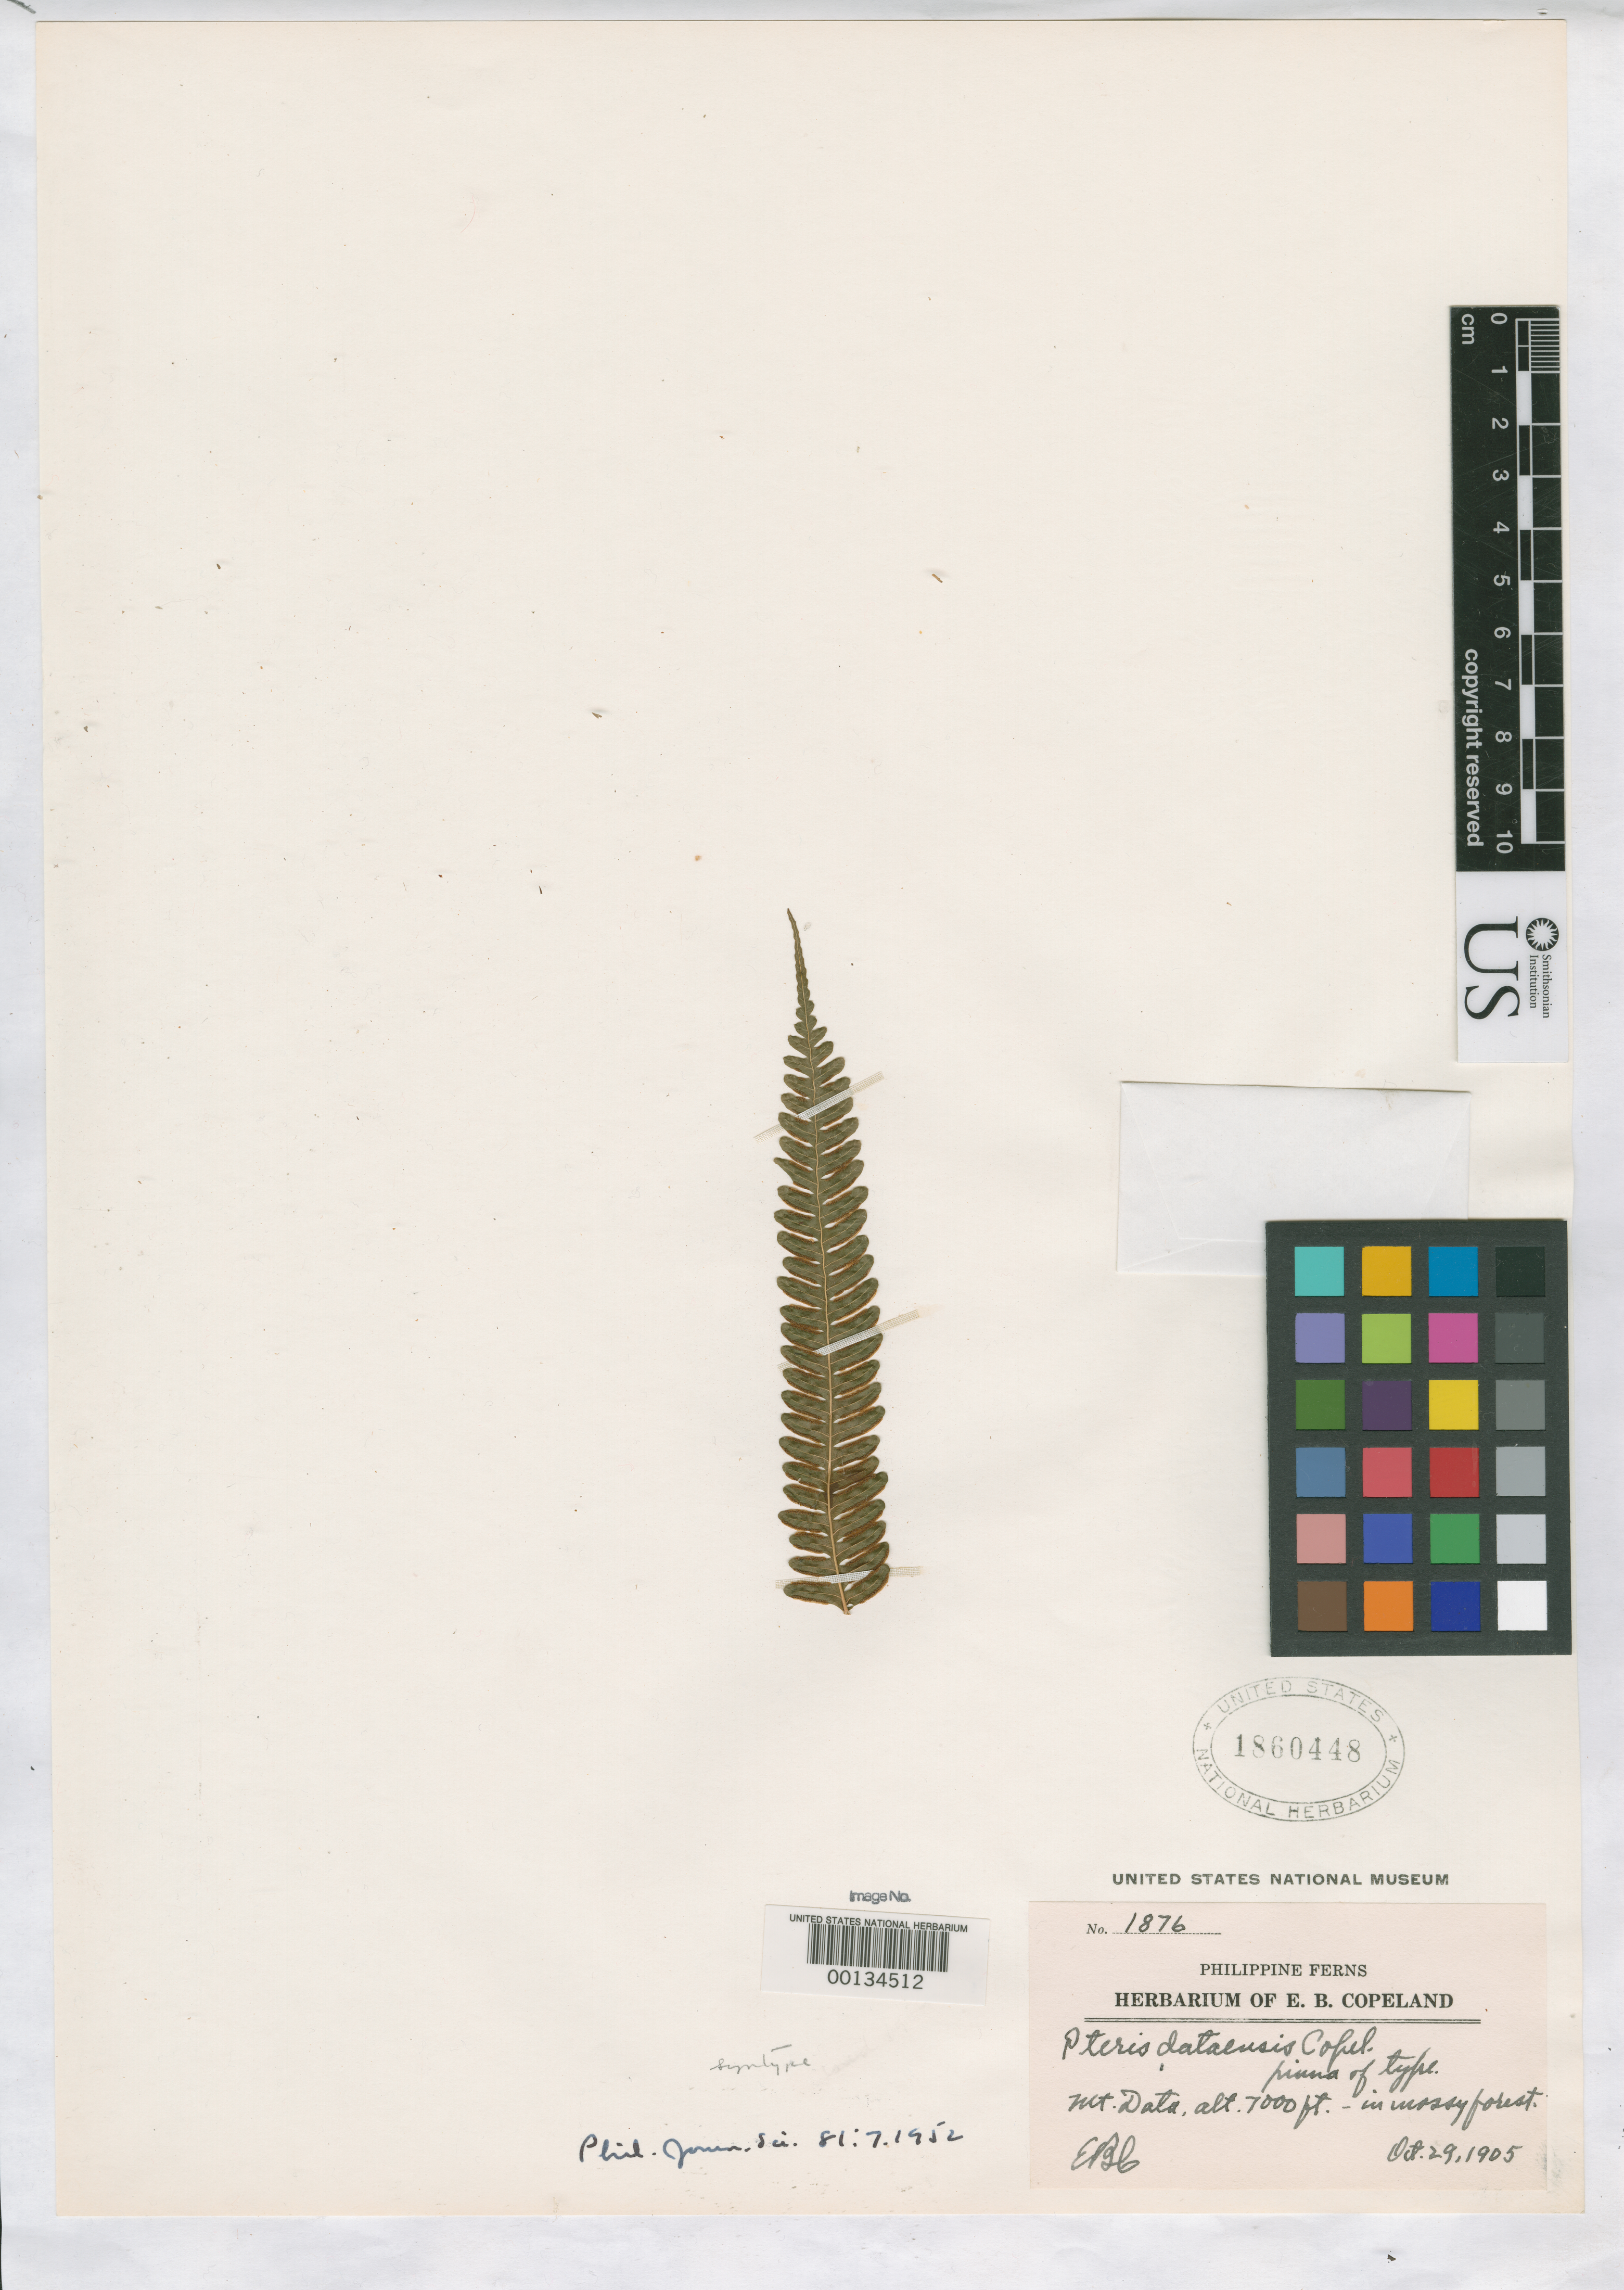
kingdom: Plantae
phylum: Tracheophyta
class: Polypodiopsida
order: Polypodiales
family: Pteridaceae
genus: Pteris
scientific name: Pteris dataensis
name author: Copel.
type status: Syntype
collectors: E. B. Copeland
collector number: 1876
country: Philippines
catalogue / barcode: US 1860448